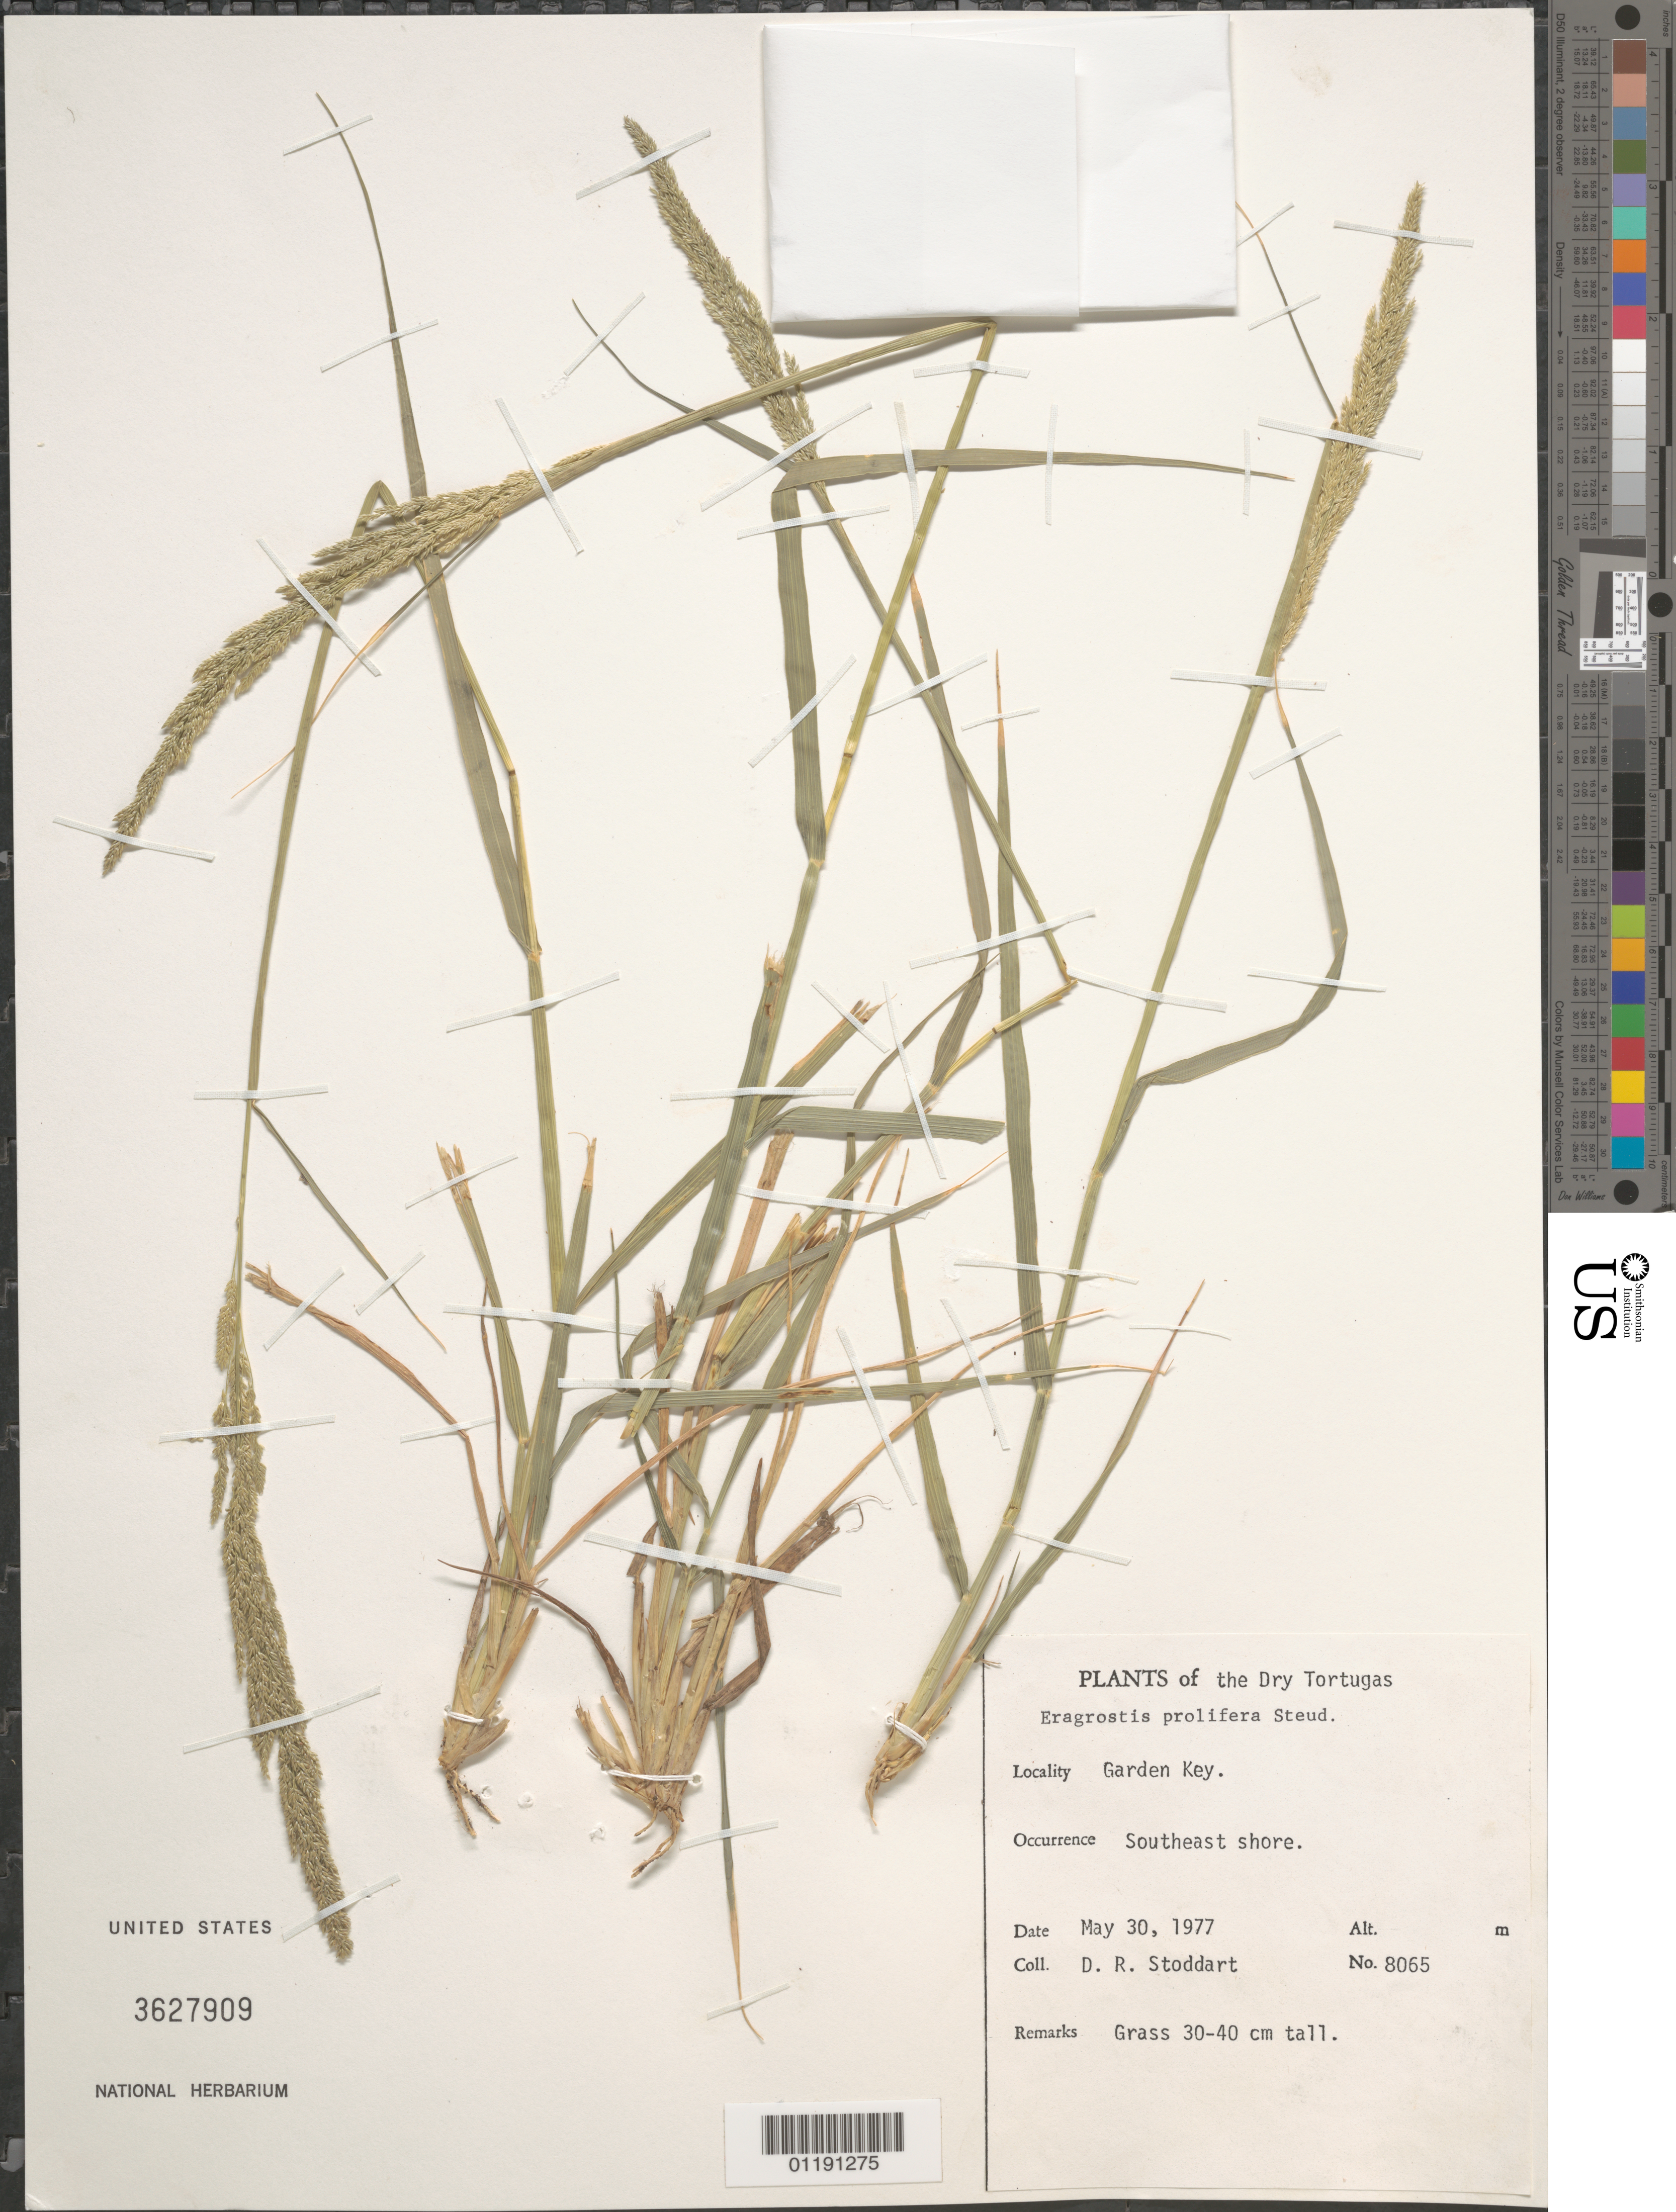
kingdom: Plantae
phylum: Tracheophyta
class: Liliopsida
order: Poales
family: Poaceae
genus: Eragrostis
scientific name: Eragrostis prolifera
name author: (Sw.) Steud.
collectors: D. R. Stoddart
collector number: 8065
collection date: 1977-05-30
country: United States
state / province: Florida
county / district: Monroe County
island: Garden Key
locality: SE shore.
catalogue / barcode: US 3627909